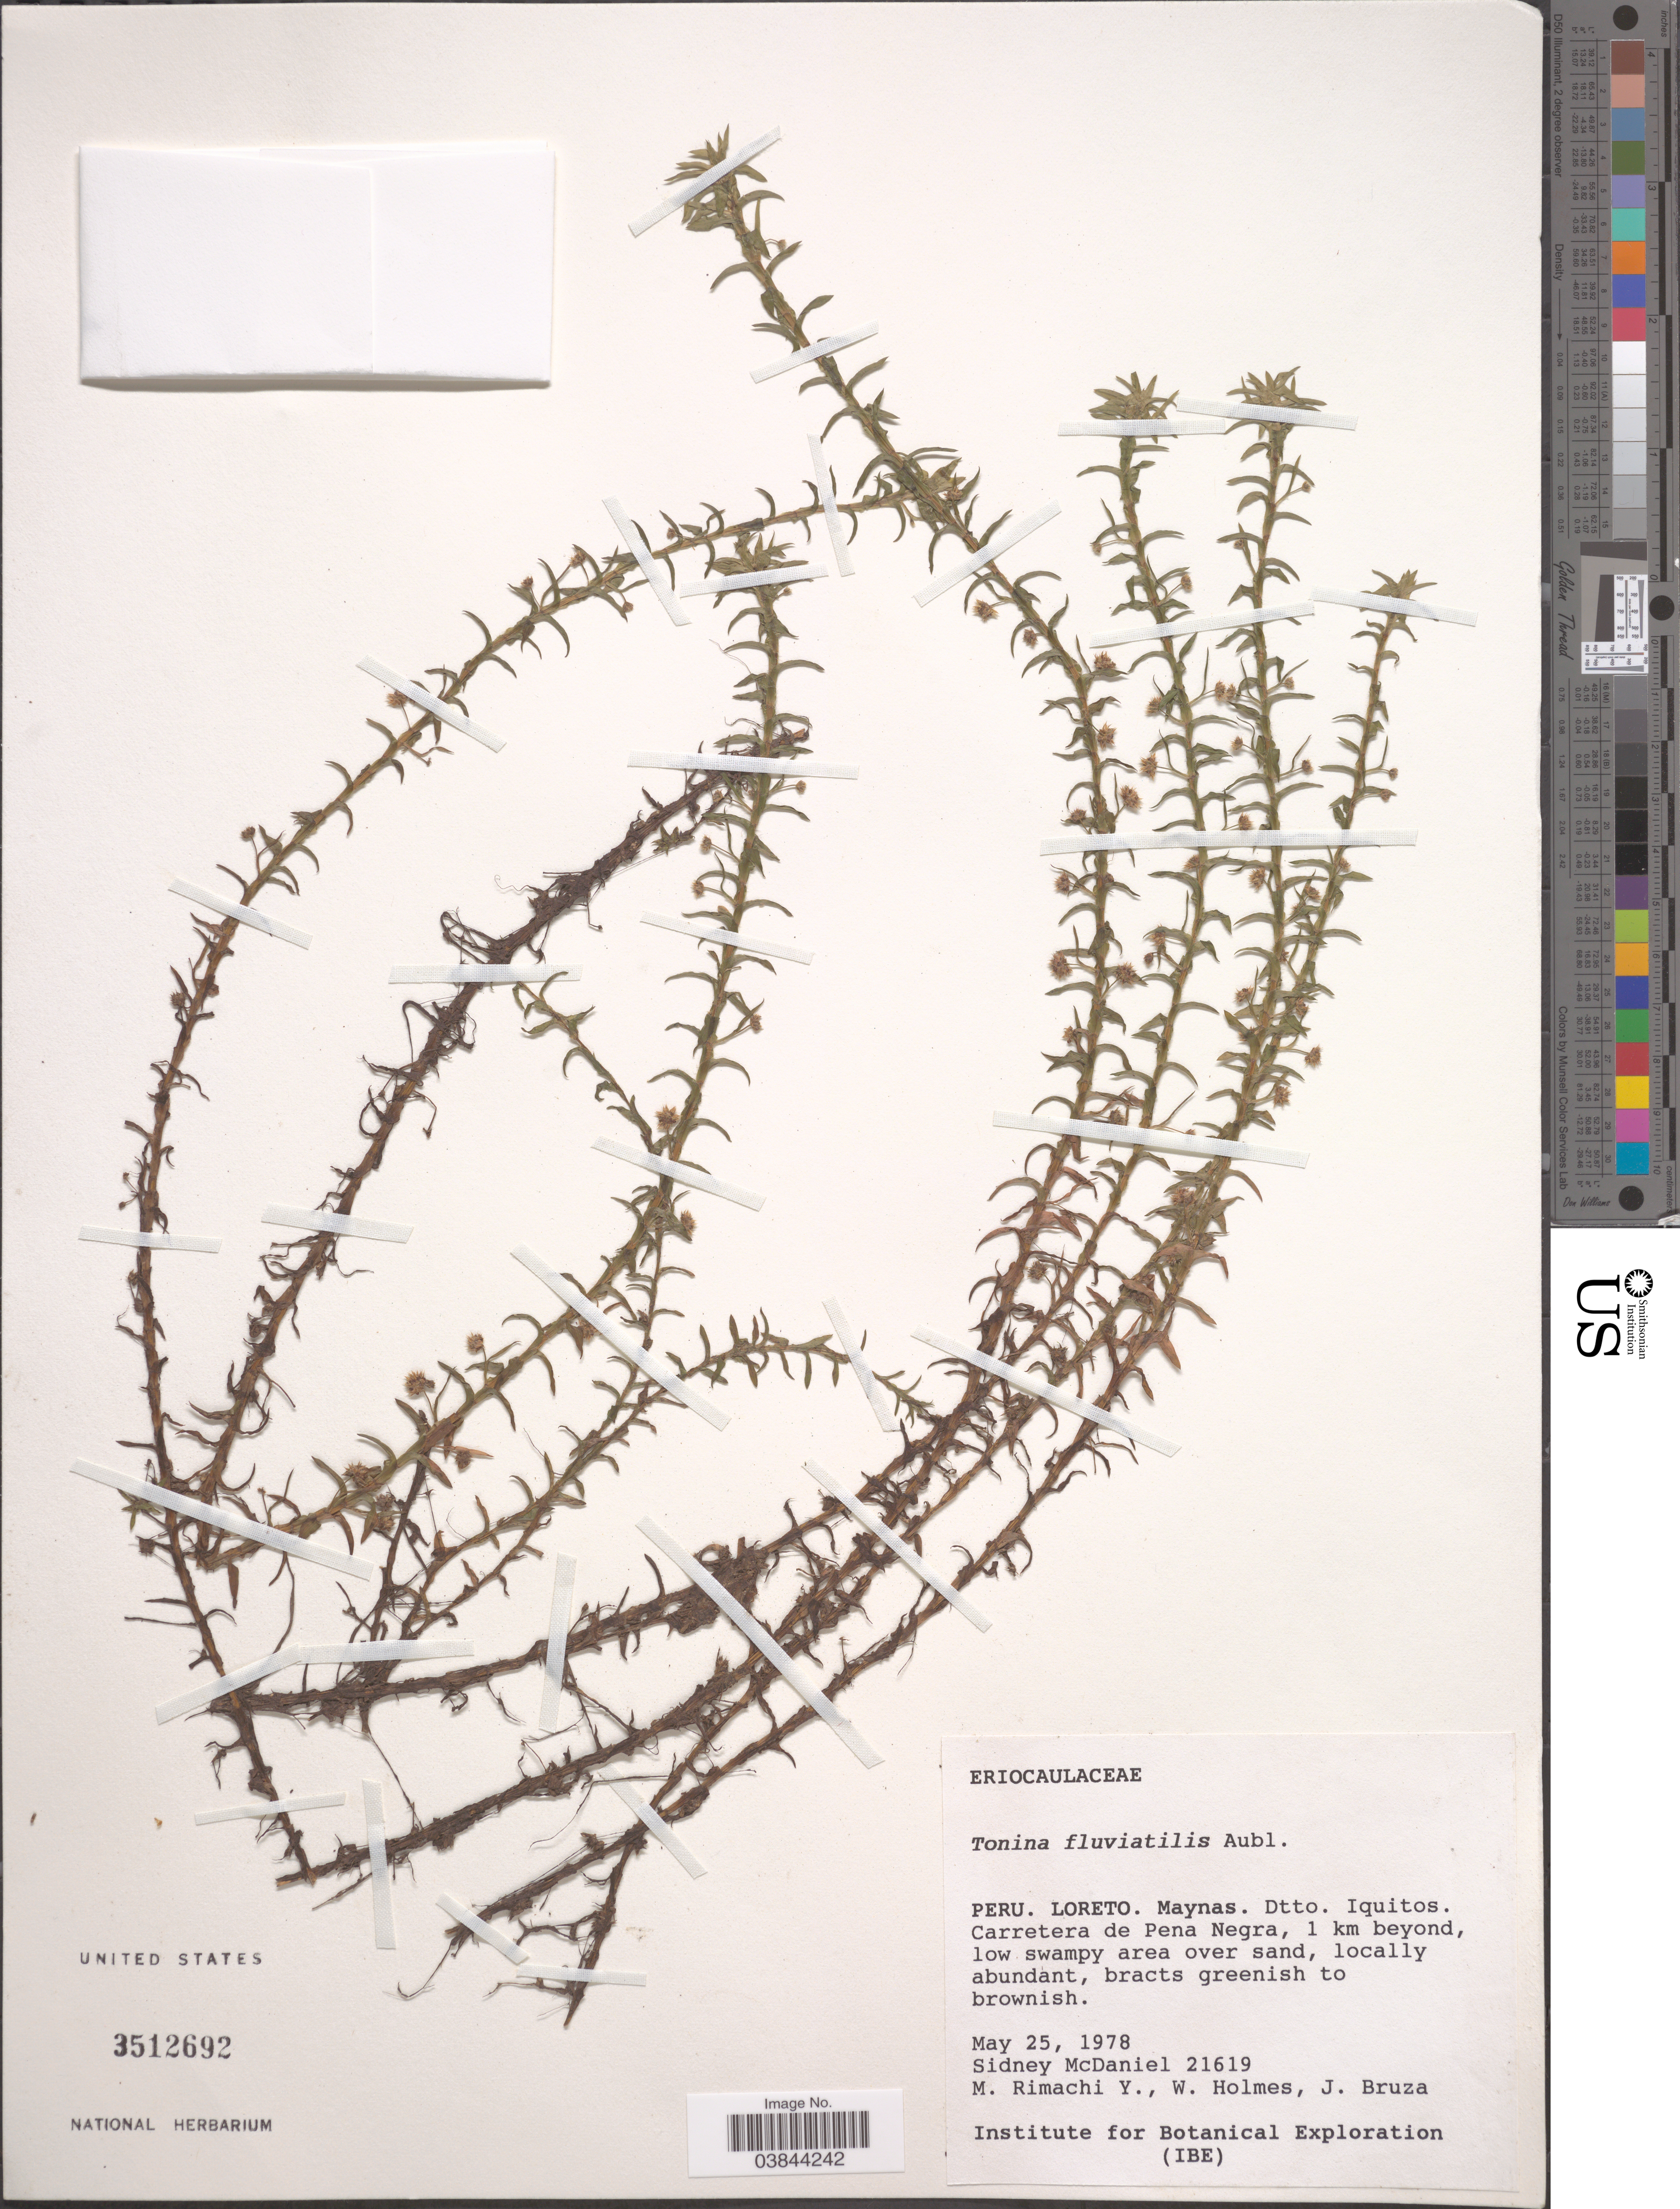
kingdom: Plantae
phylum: Tracheophyta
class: Liliopsida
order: Poales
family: Eriocaulaceae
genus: Tonina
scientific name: Tonina fluviatilis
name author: Aubl.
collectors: S. McDaniel, M. Rimachi Y., W. Holmes & J. Bruza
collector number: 21619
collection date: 1978-05-25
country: Peru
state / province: Loreto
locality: Maynas. Dtto. Iquitos. Carretera de Pena Negra, 1 km beyond.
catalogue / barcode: US 3512692